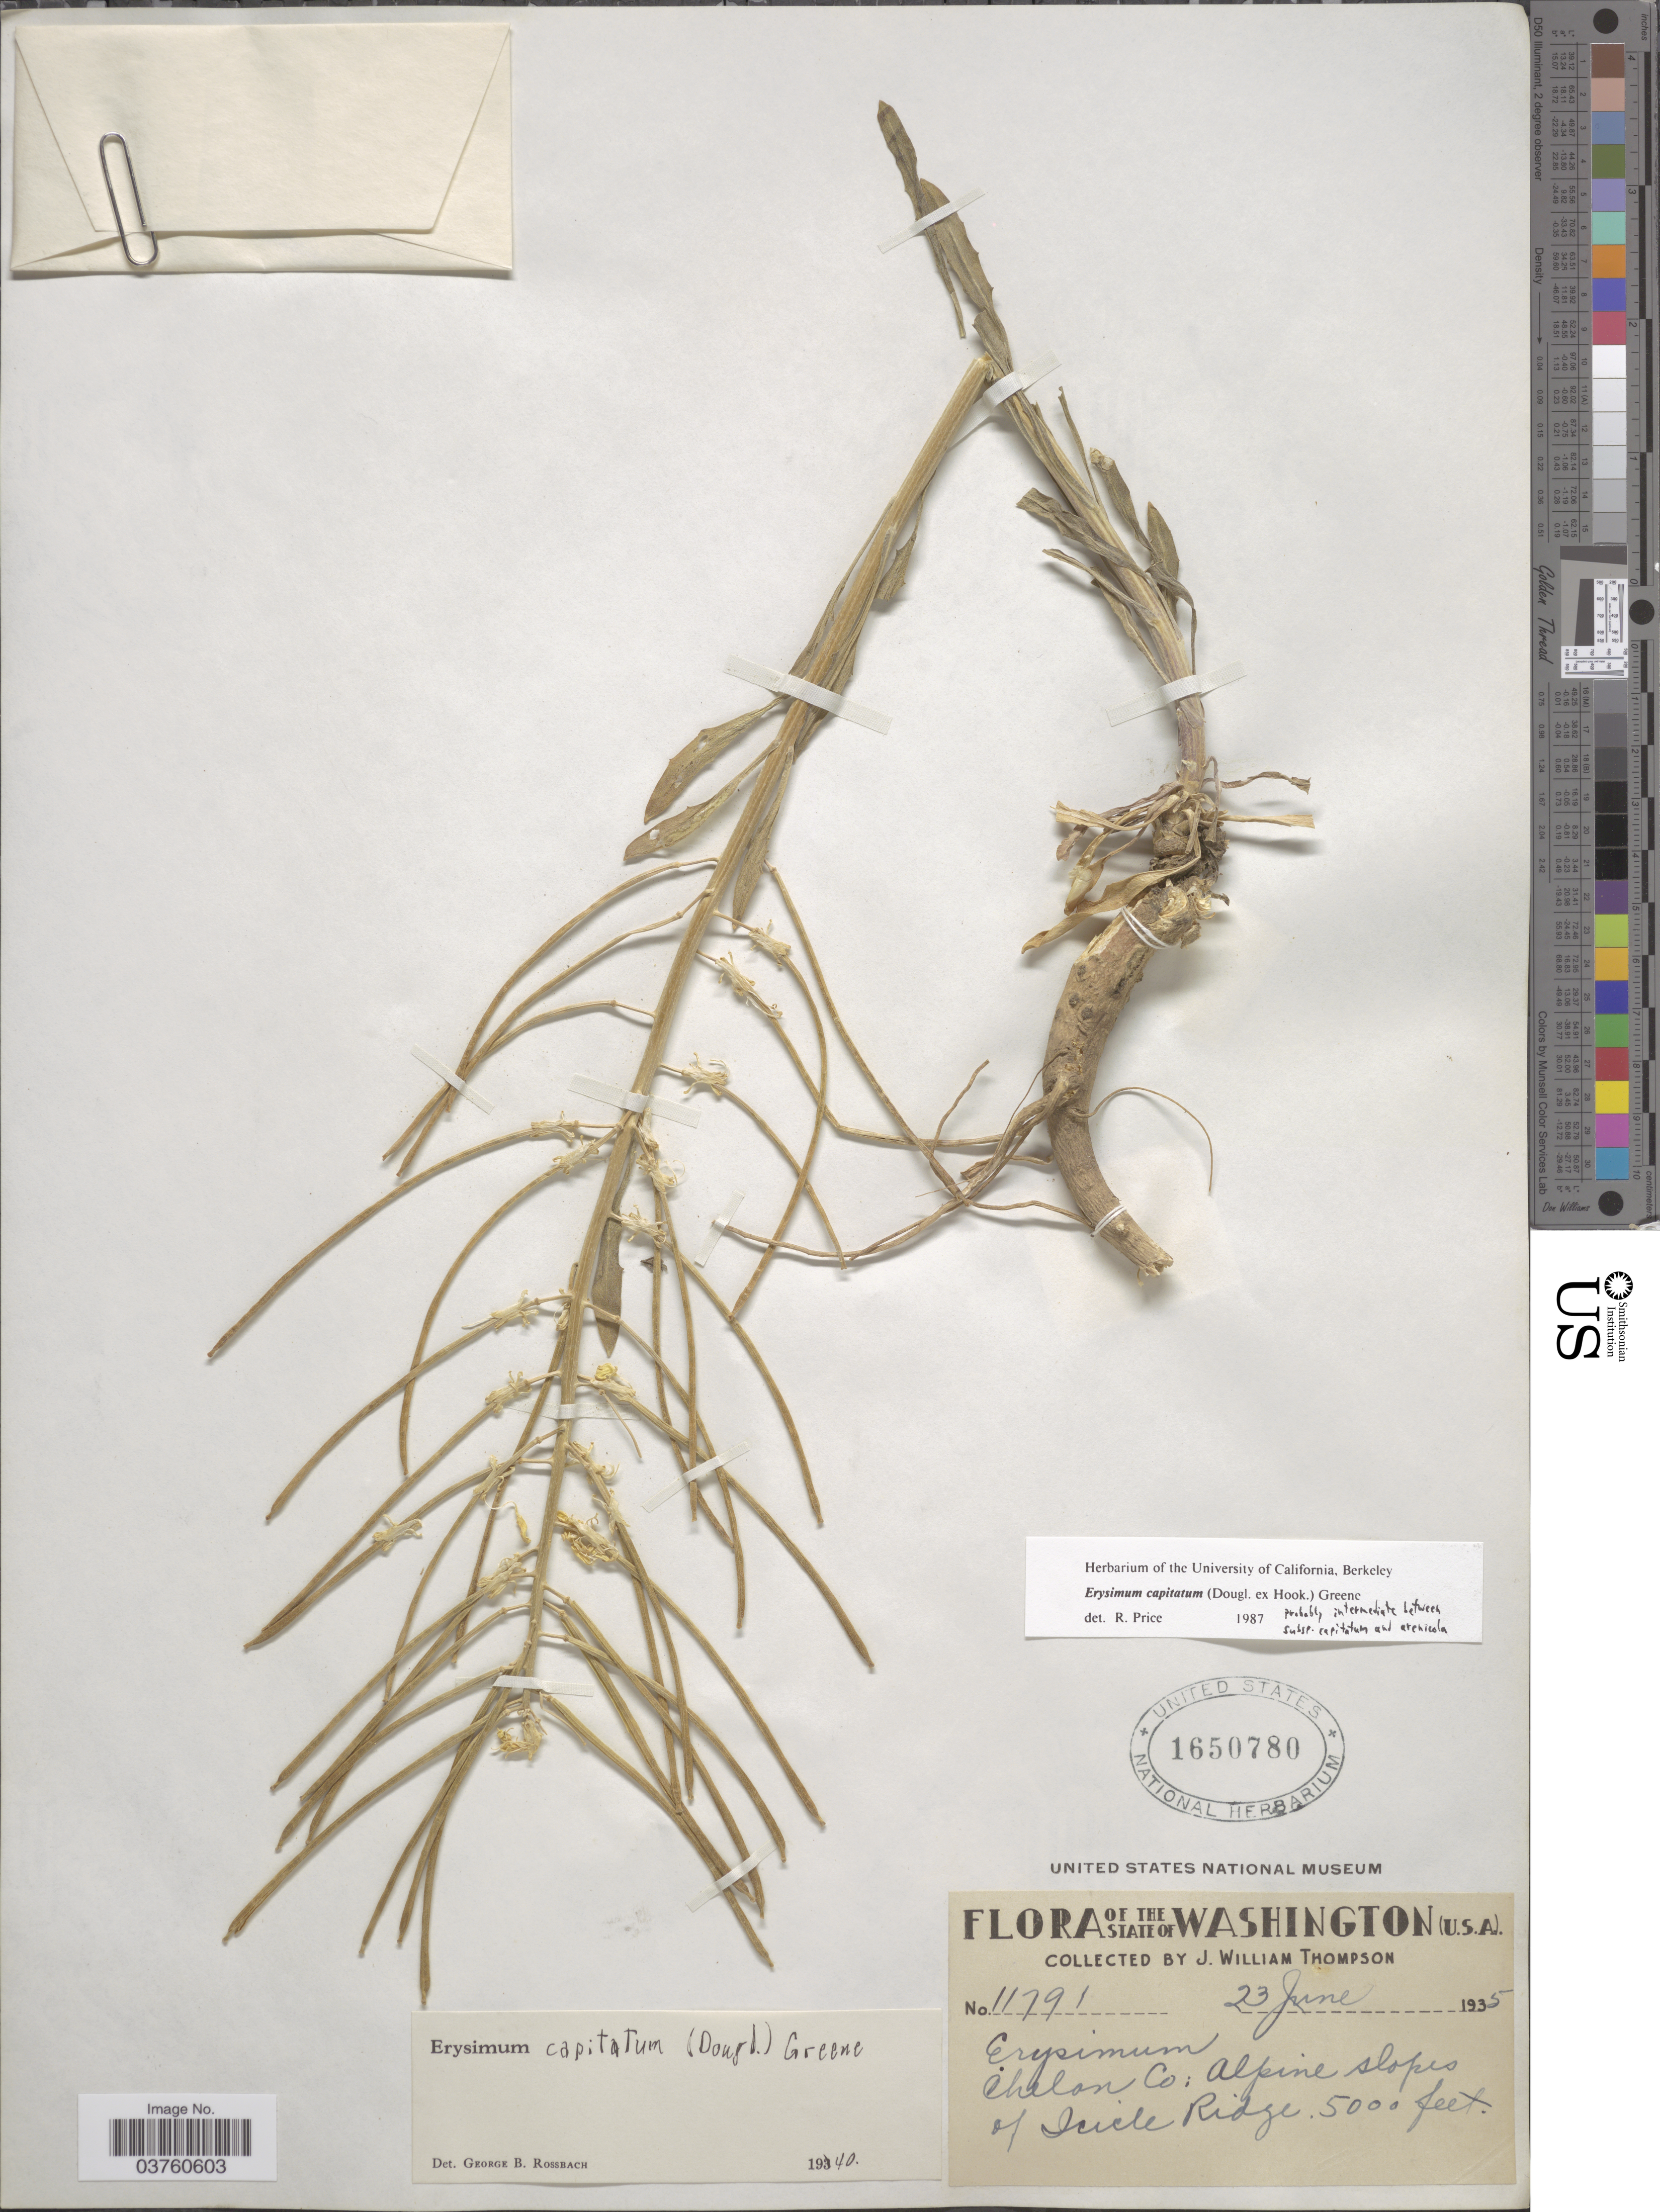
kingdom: Plantae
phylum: Tracheophyta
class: Magnoliopsida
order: Brassicales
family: Brassicaceae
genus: Erysimum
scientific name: Erysimum capitatum subsp. capitatum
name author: (Douglas ex Hook.) Greene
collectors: J. W. Thompson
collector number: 11791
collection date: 1935-06-23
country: United States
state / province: Washington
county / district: Chelan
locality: Chelan Co: Alpine slopes of Icicle Ridge.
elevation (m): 1524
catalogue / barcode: US 1650780